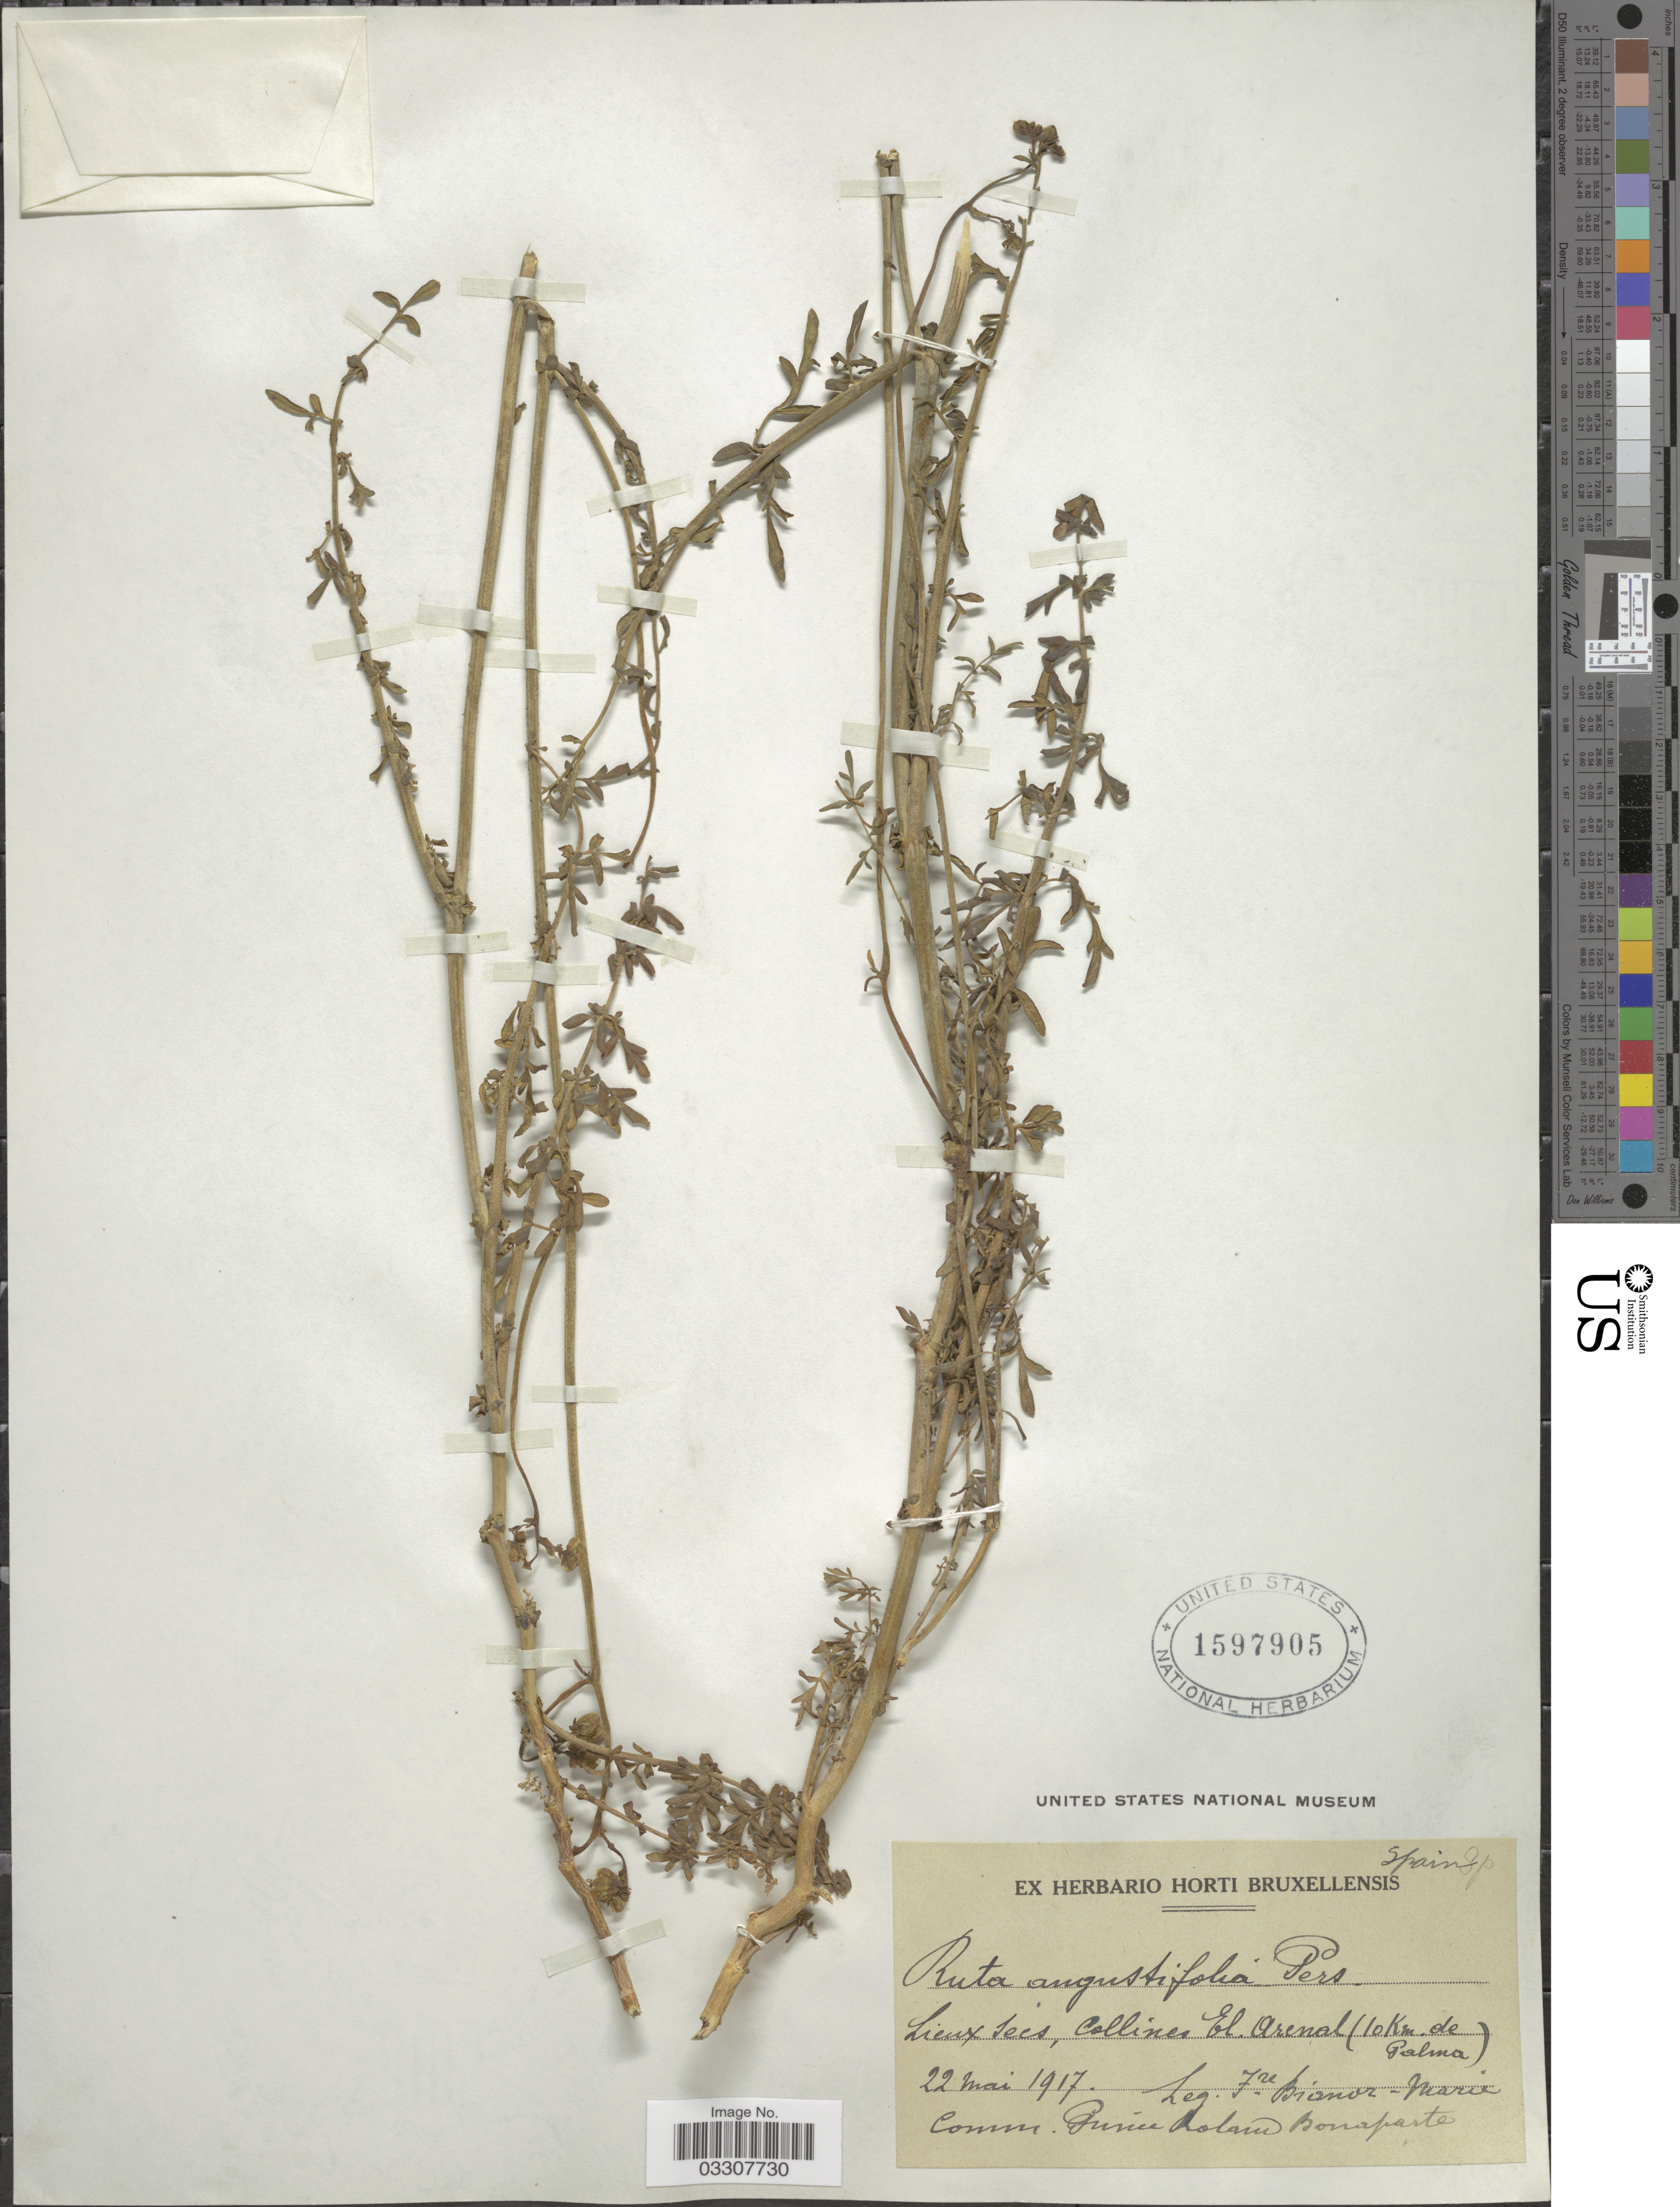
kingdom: Plantae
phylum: Tracheophyta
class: Magnoliopsida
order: Sapindales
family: Rutaceae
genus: Ruta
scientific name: Ruta angustifolia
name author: Pers.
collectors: F. Bianor-Marie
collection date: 1917-05-22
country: Spain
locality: Lieux secs, Collines El Arenal (10 Km. de Palma).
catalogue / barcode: US 1597905